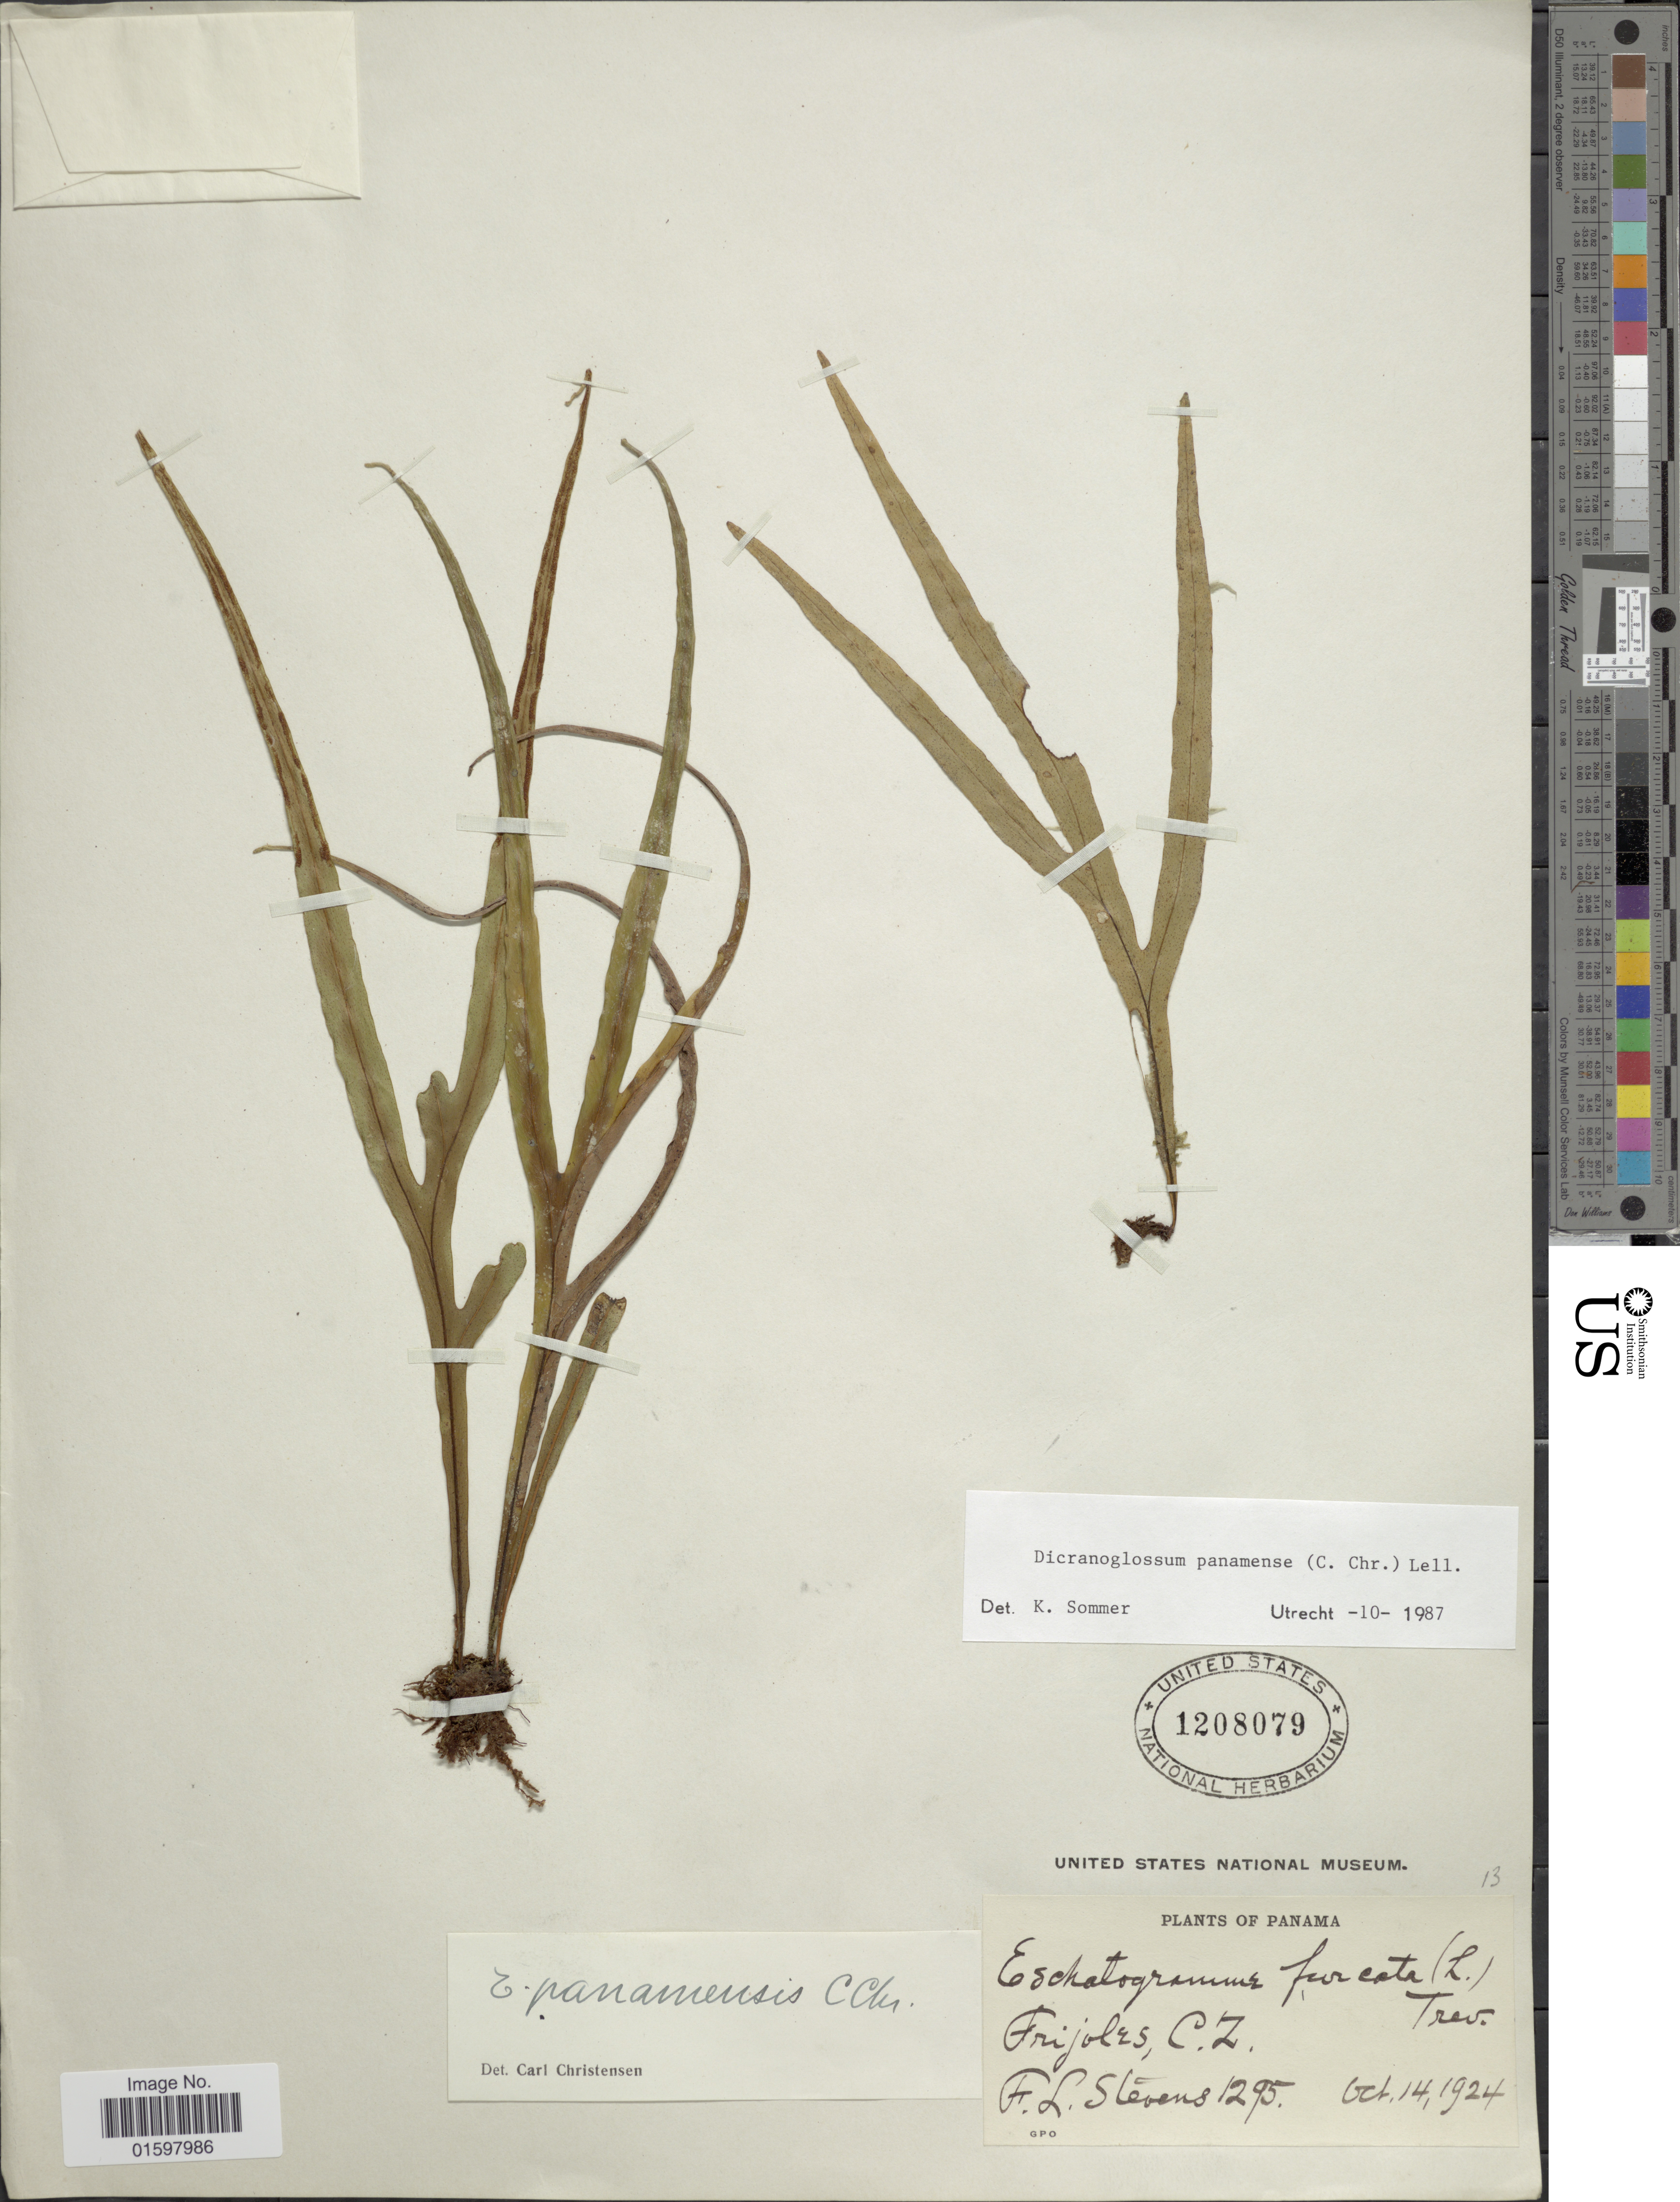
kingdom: Plantae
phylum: Tracheophyta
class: Polypodiopsida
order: Polypodiales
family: Polypodiaceae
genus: Pleopeltis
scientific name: Pleopeltis panamensis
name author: (Weath.) Pic. Serm.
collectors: F. L. Stevens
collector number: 1295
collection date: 1924-10-14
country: Panama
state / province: Colón / Panamá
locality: Frijoles, C.Z.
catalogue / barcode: US 1208079